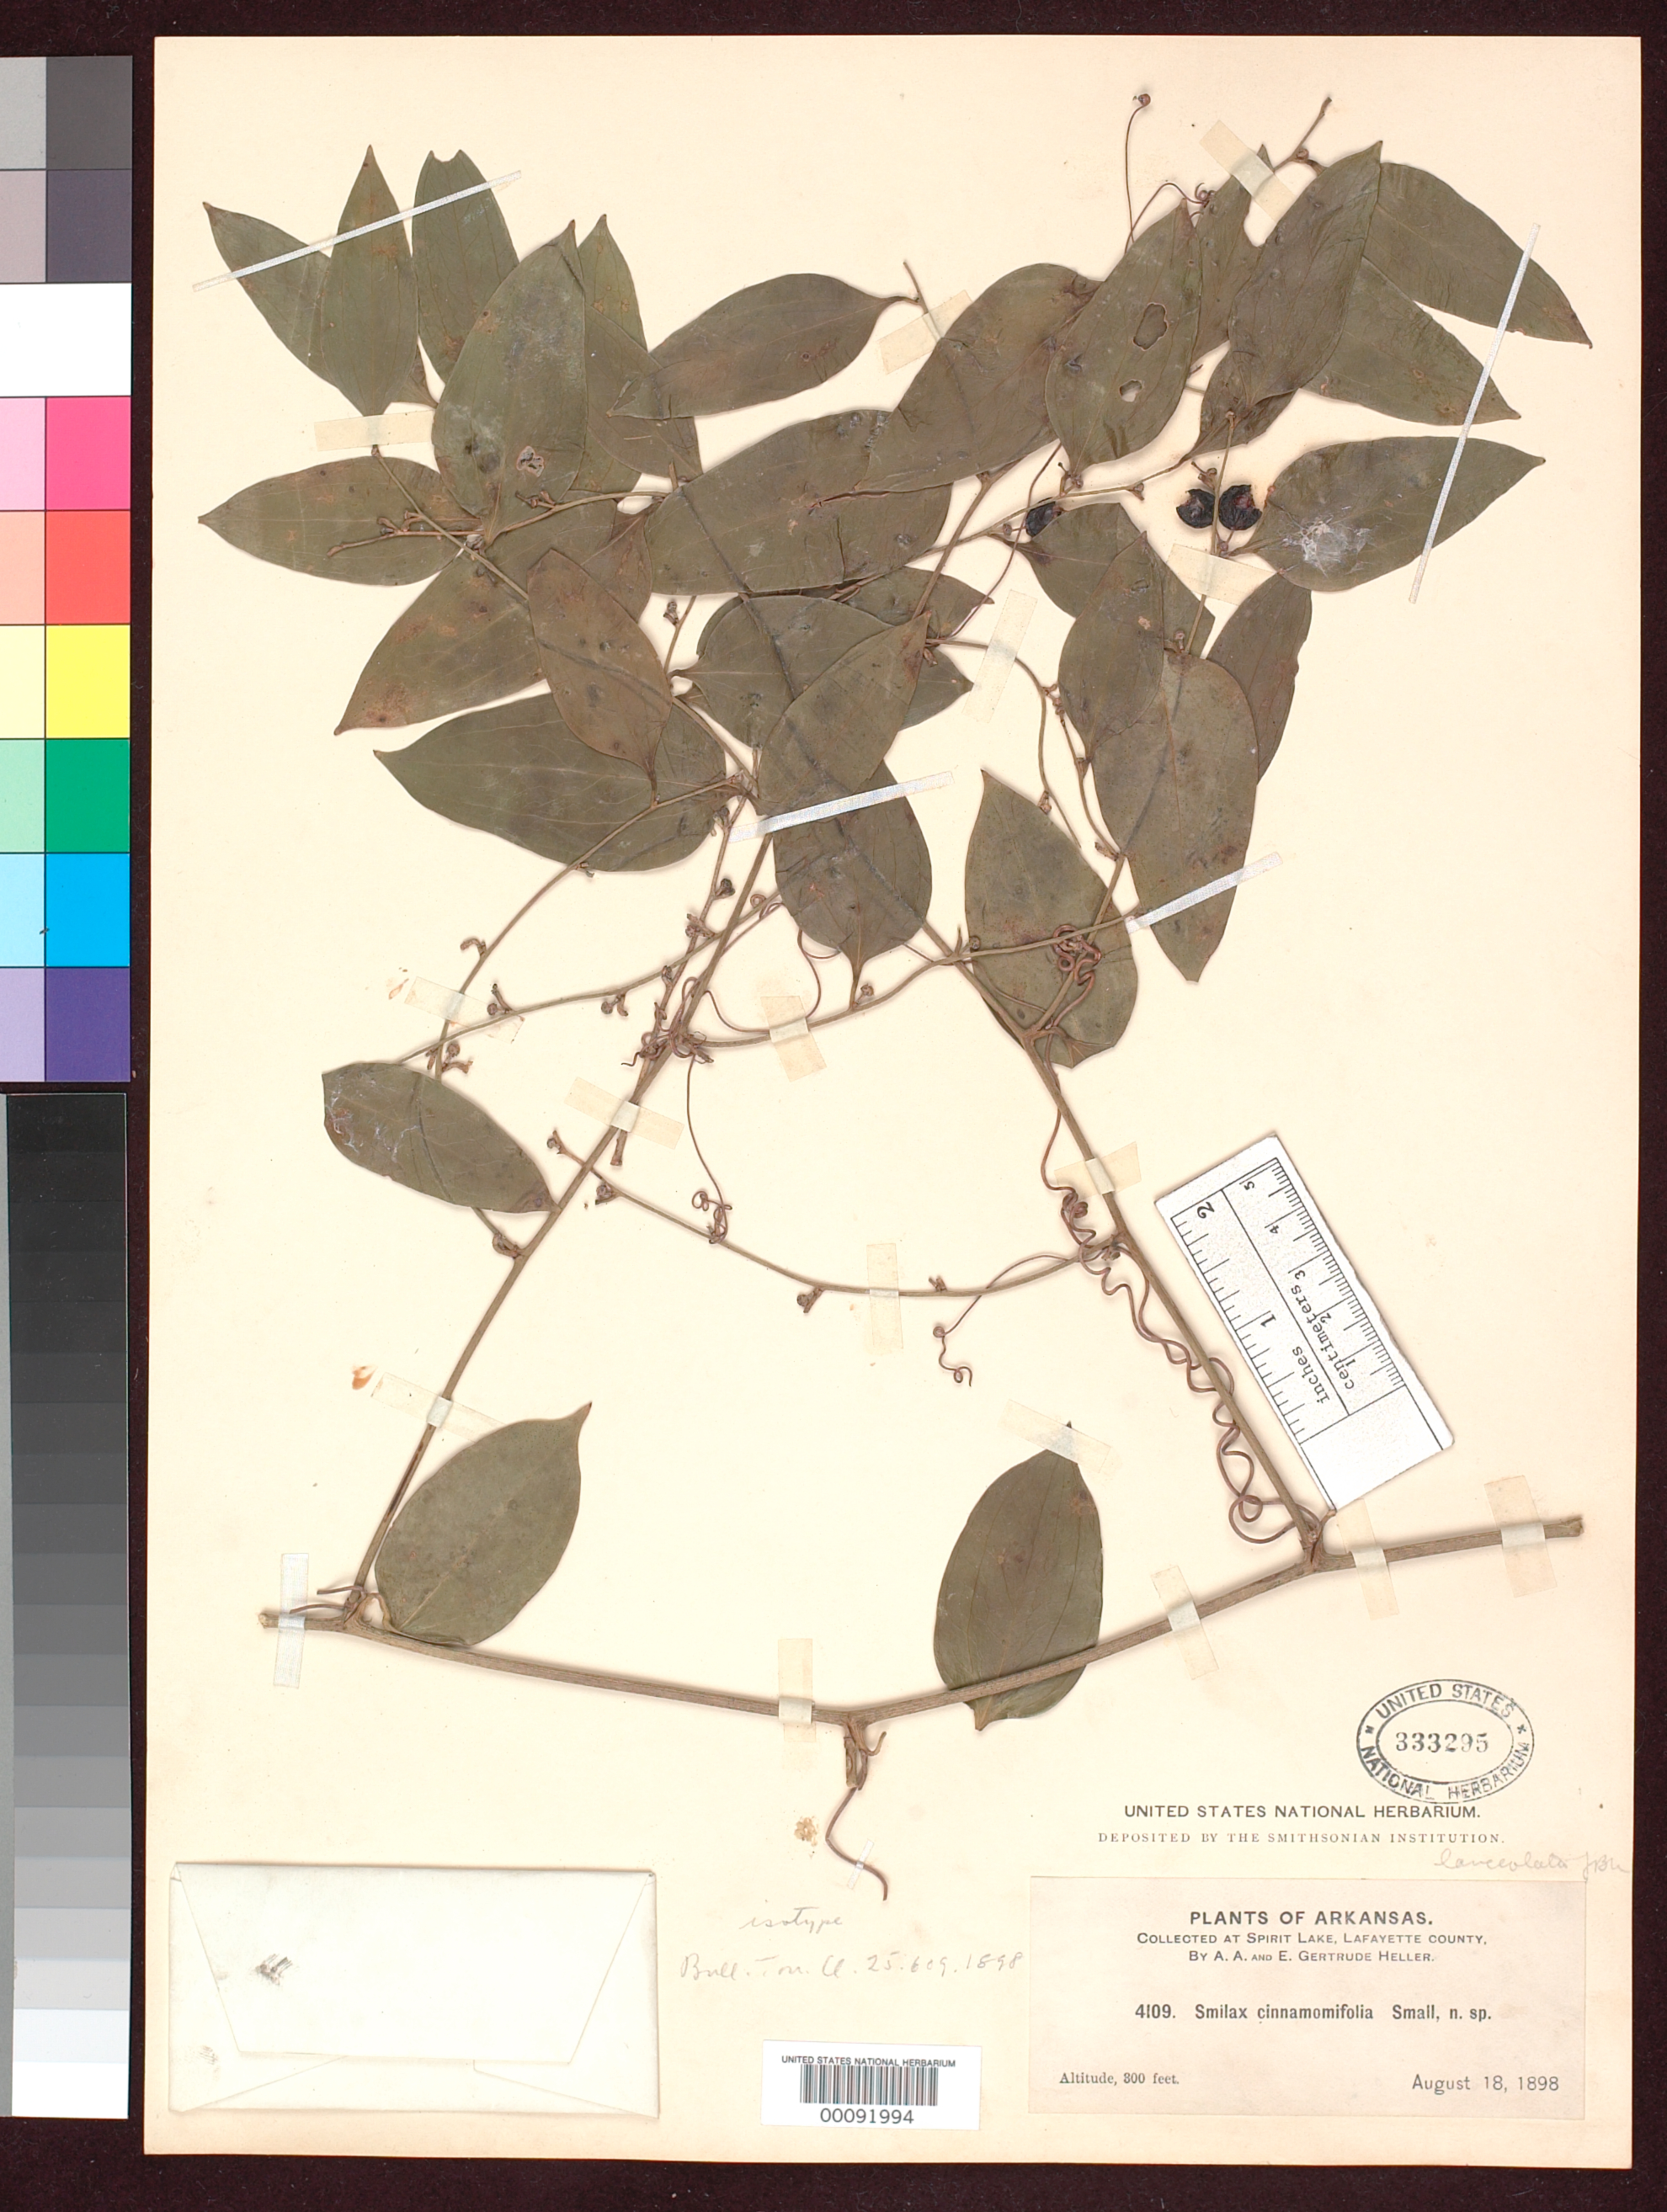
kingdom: Plantae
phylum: Tracheophyta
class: Liliopsida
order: Liliales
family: Smilacaceae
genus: Smilax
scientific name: Smilax cinnamomiifolia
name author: Small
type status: Isotype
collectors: A. A. Heller & E. G. Heller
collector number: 4109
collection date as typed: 18 Aug 1898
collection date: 1898-08-18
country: United States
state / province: Arkansas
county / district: Lafayette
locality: Spirit Lake.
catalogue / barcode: US 333295